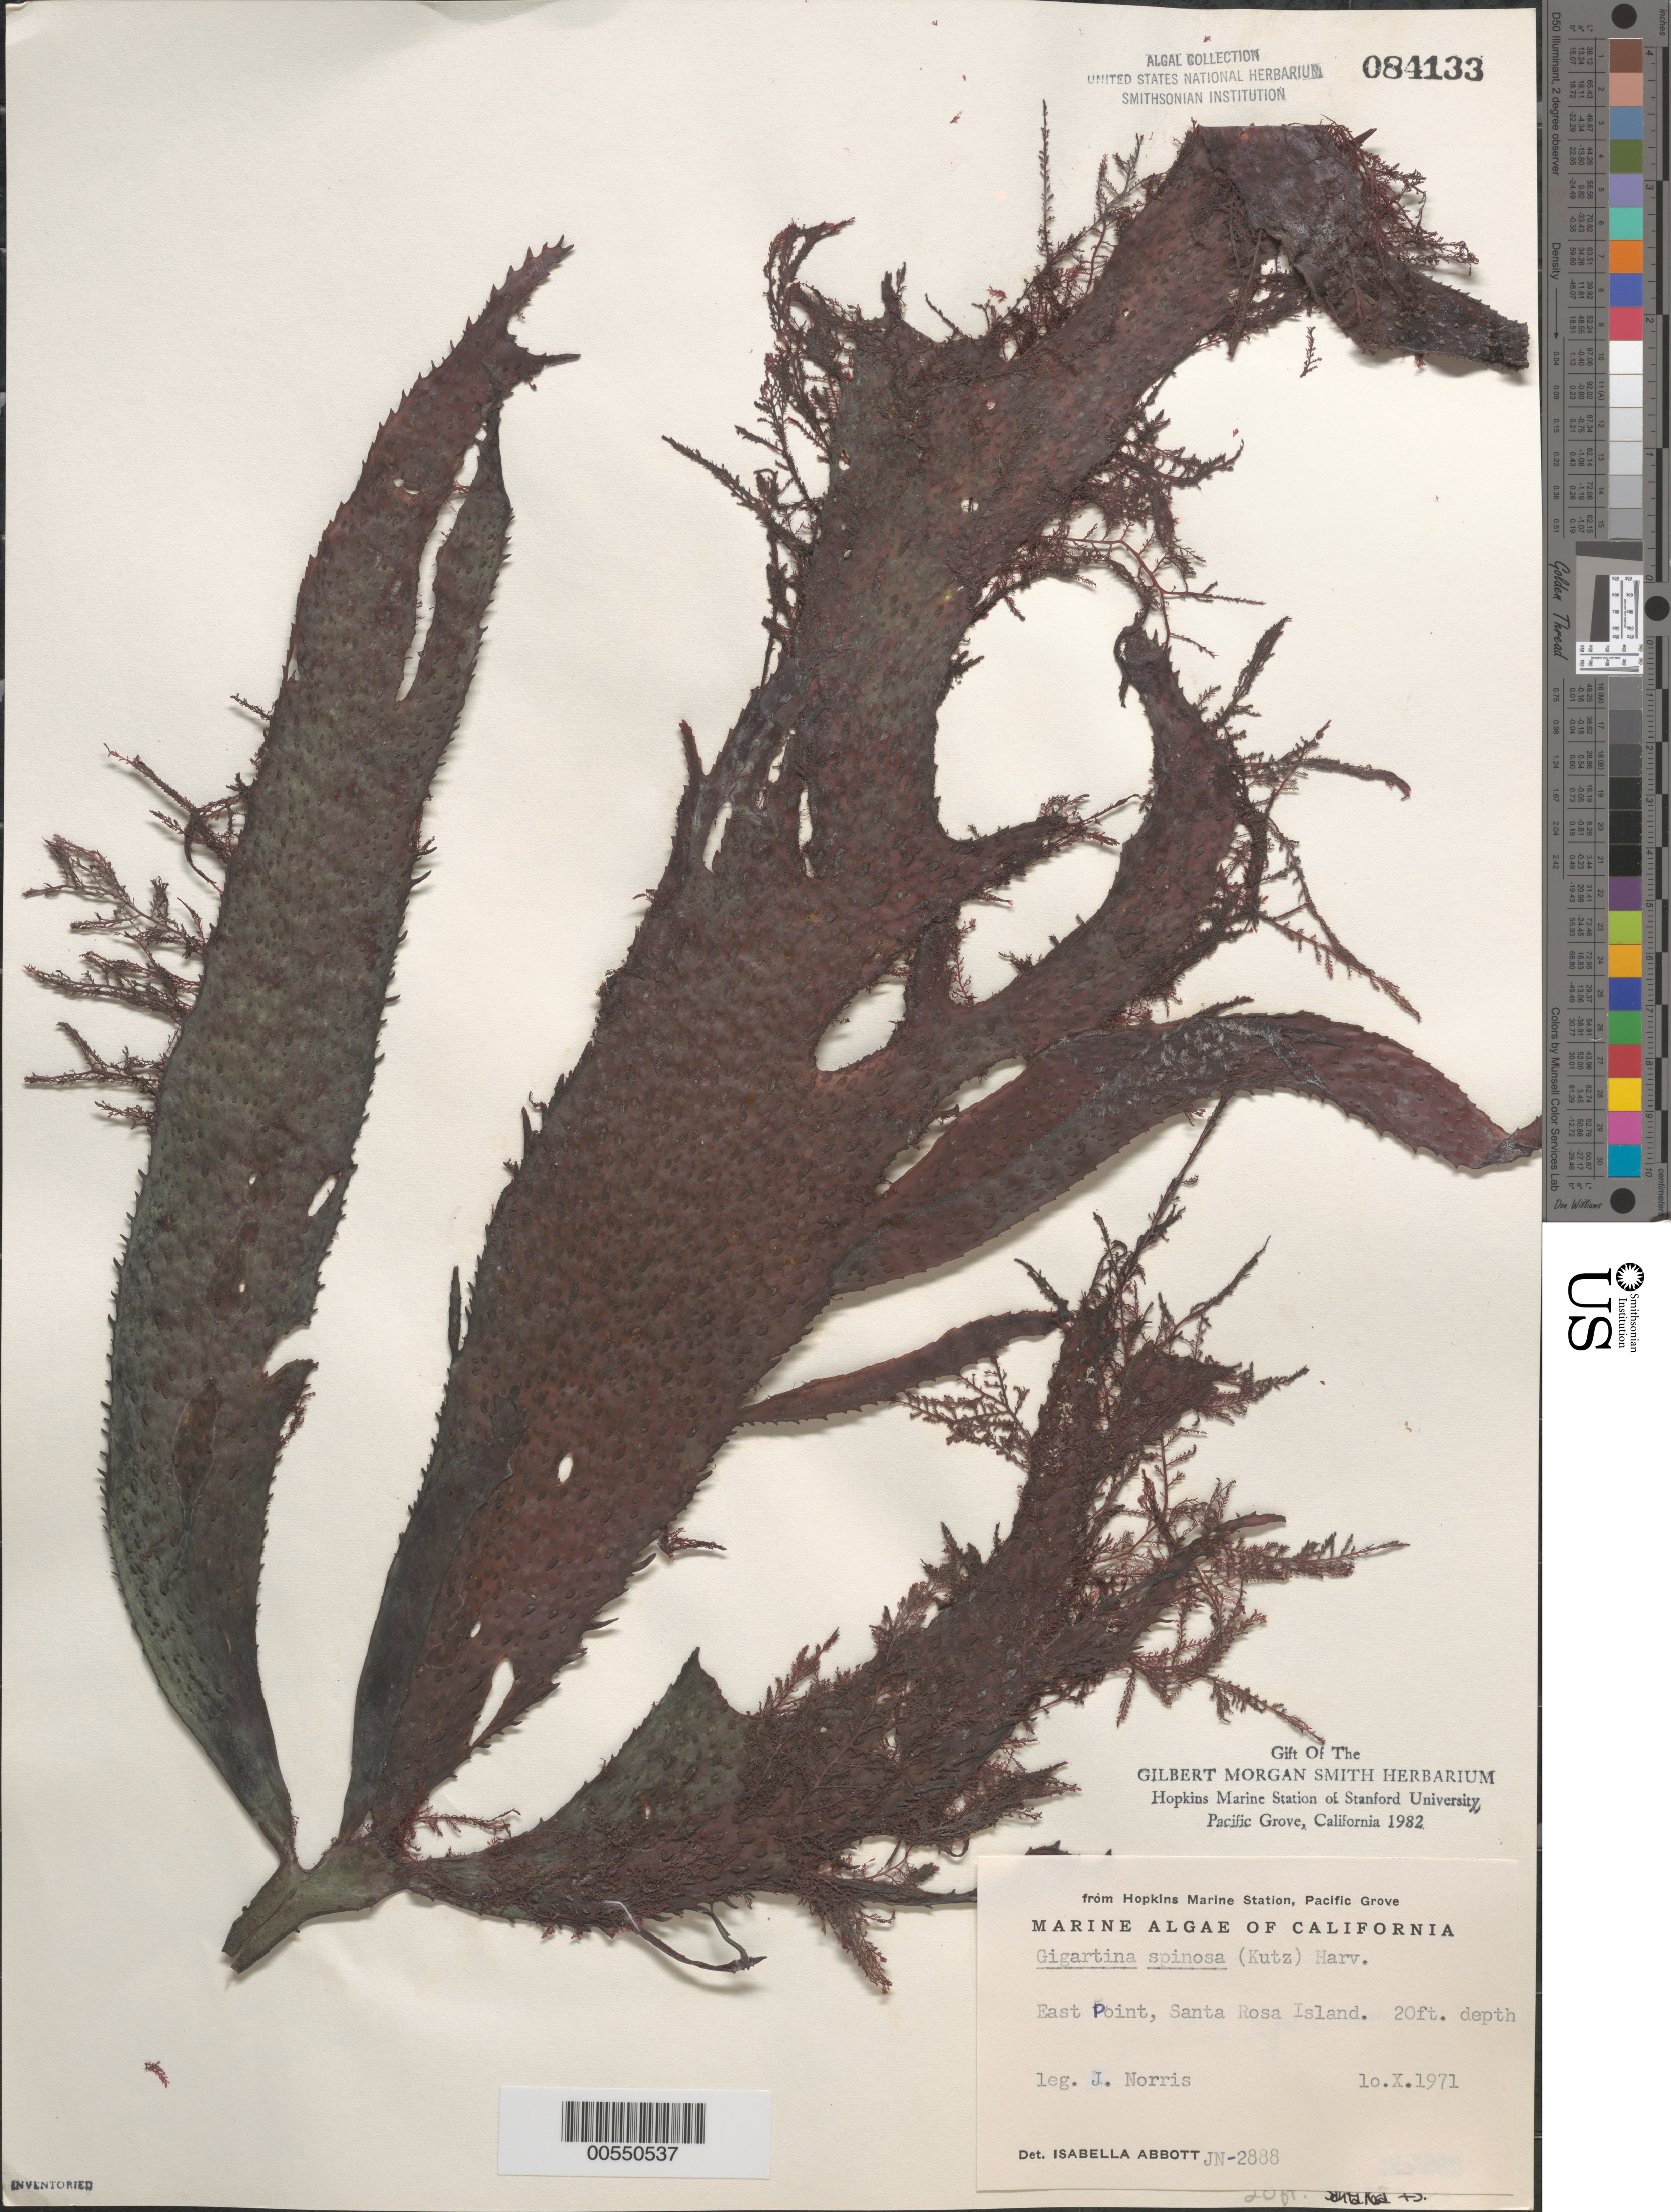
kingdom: Plantae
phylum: Rhodophyta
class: Florideophyceae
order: Gigartinales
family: Gigartinaceae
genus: Chondracanthus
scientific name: Chondracanthus spinosus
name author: (Kütz.) Guiry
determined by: Algae name updating Project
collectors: J. N. Norris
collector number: JN-2888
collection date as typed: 10 Oct 1971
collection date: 1971-10-10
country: United States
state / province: California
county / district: Santa Barbara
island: Santa Rosa Island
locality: East Point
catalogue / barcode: US 84133